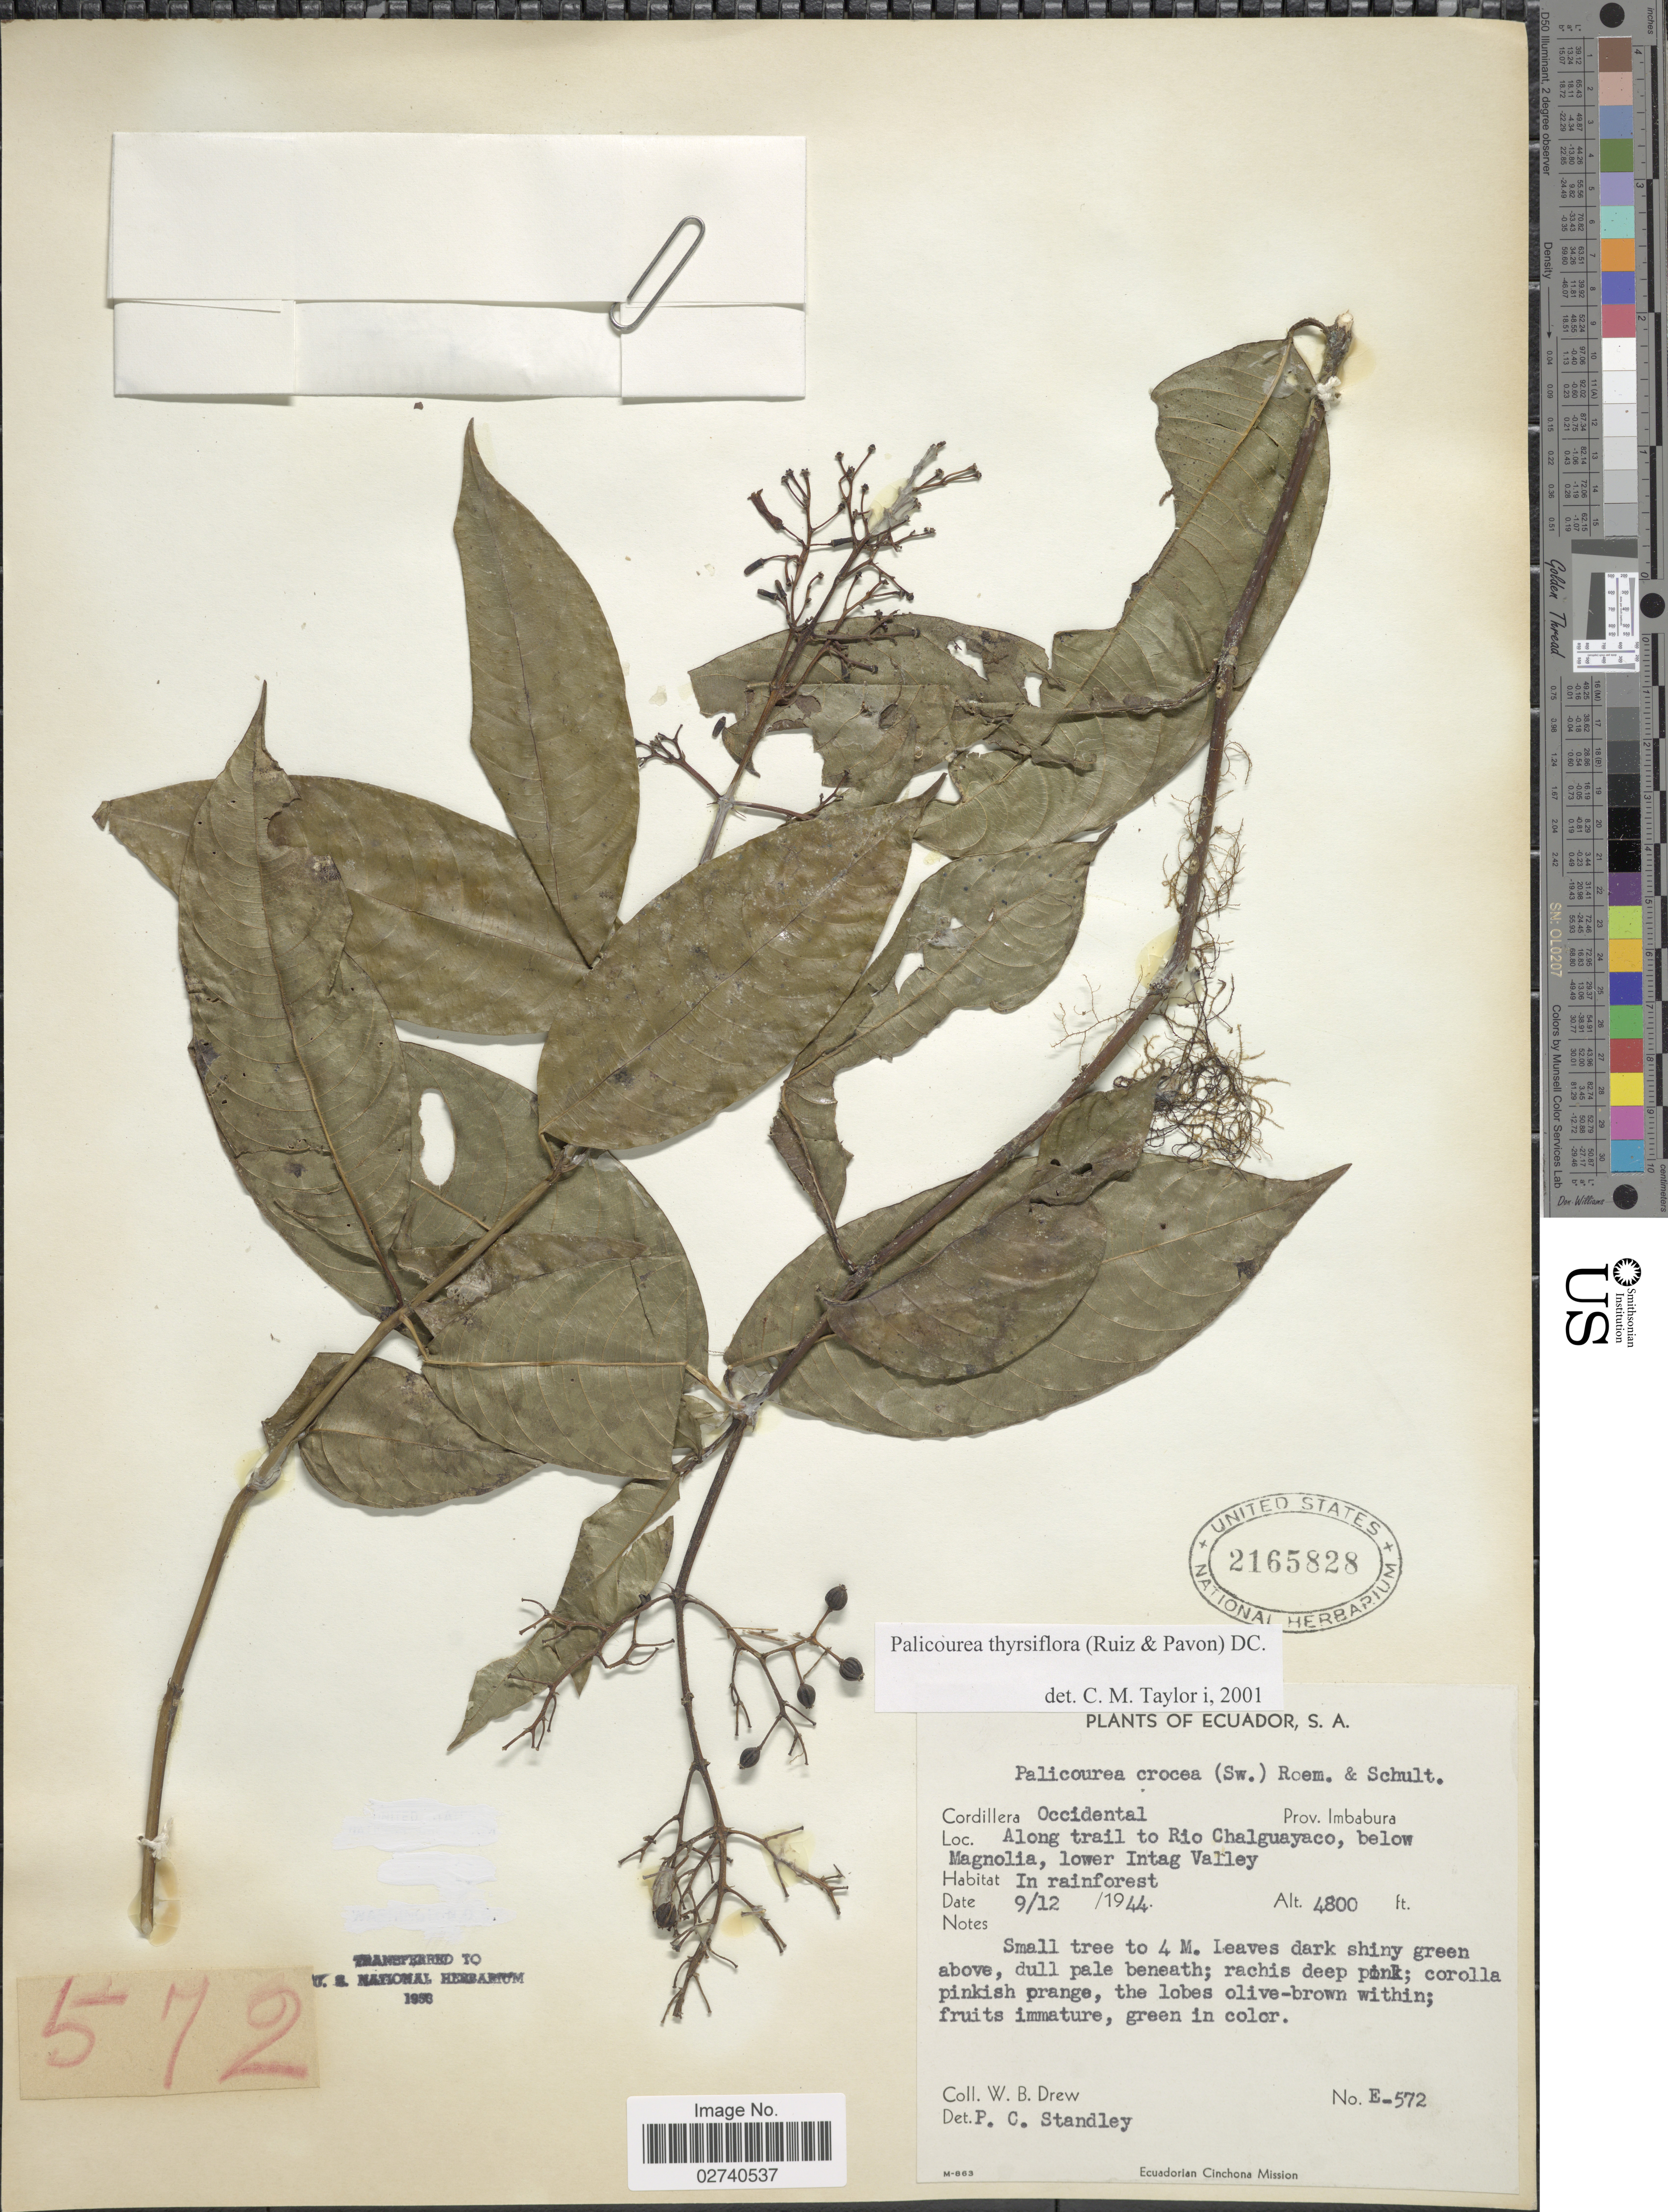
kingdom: Plantae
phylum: Tracheophyta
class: Magnoliopsida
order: Gentianales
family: Rubiaceae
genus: Palicourea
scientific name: Palicourea thyrsiflora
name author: (Ruiz & Pav.) DC.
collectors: W. B. Drew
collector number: E-572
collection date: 1944-09-12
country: Ecuador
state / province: Imbabura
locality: Cordillera Occidental. Along trail to Rio Chalguayaco, below Magnolia, lower Intag Valley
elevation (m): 1463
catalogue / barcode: US 2165828